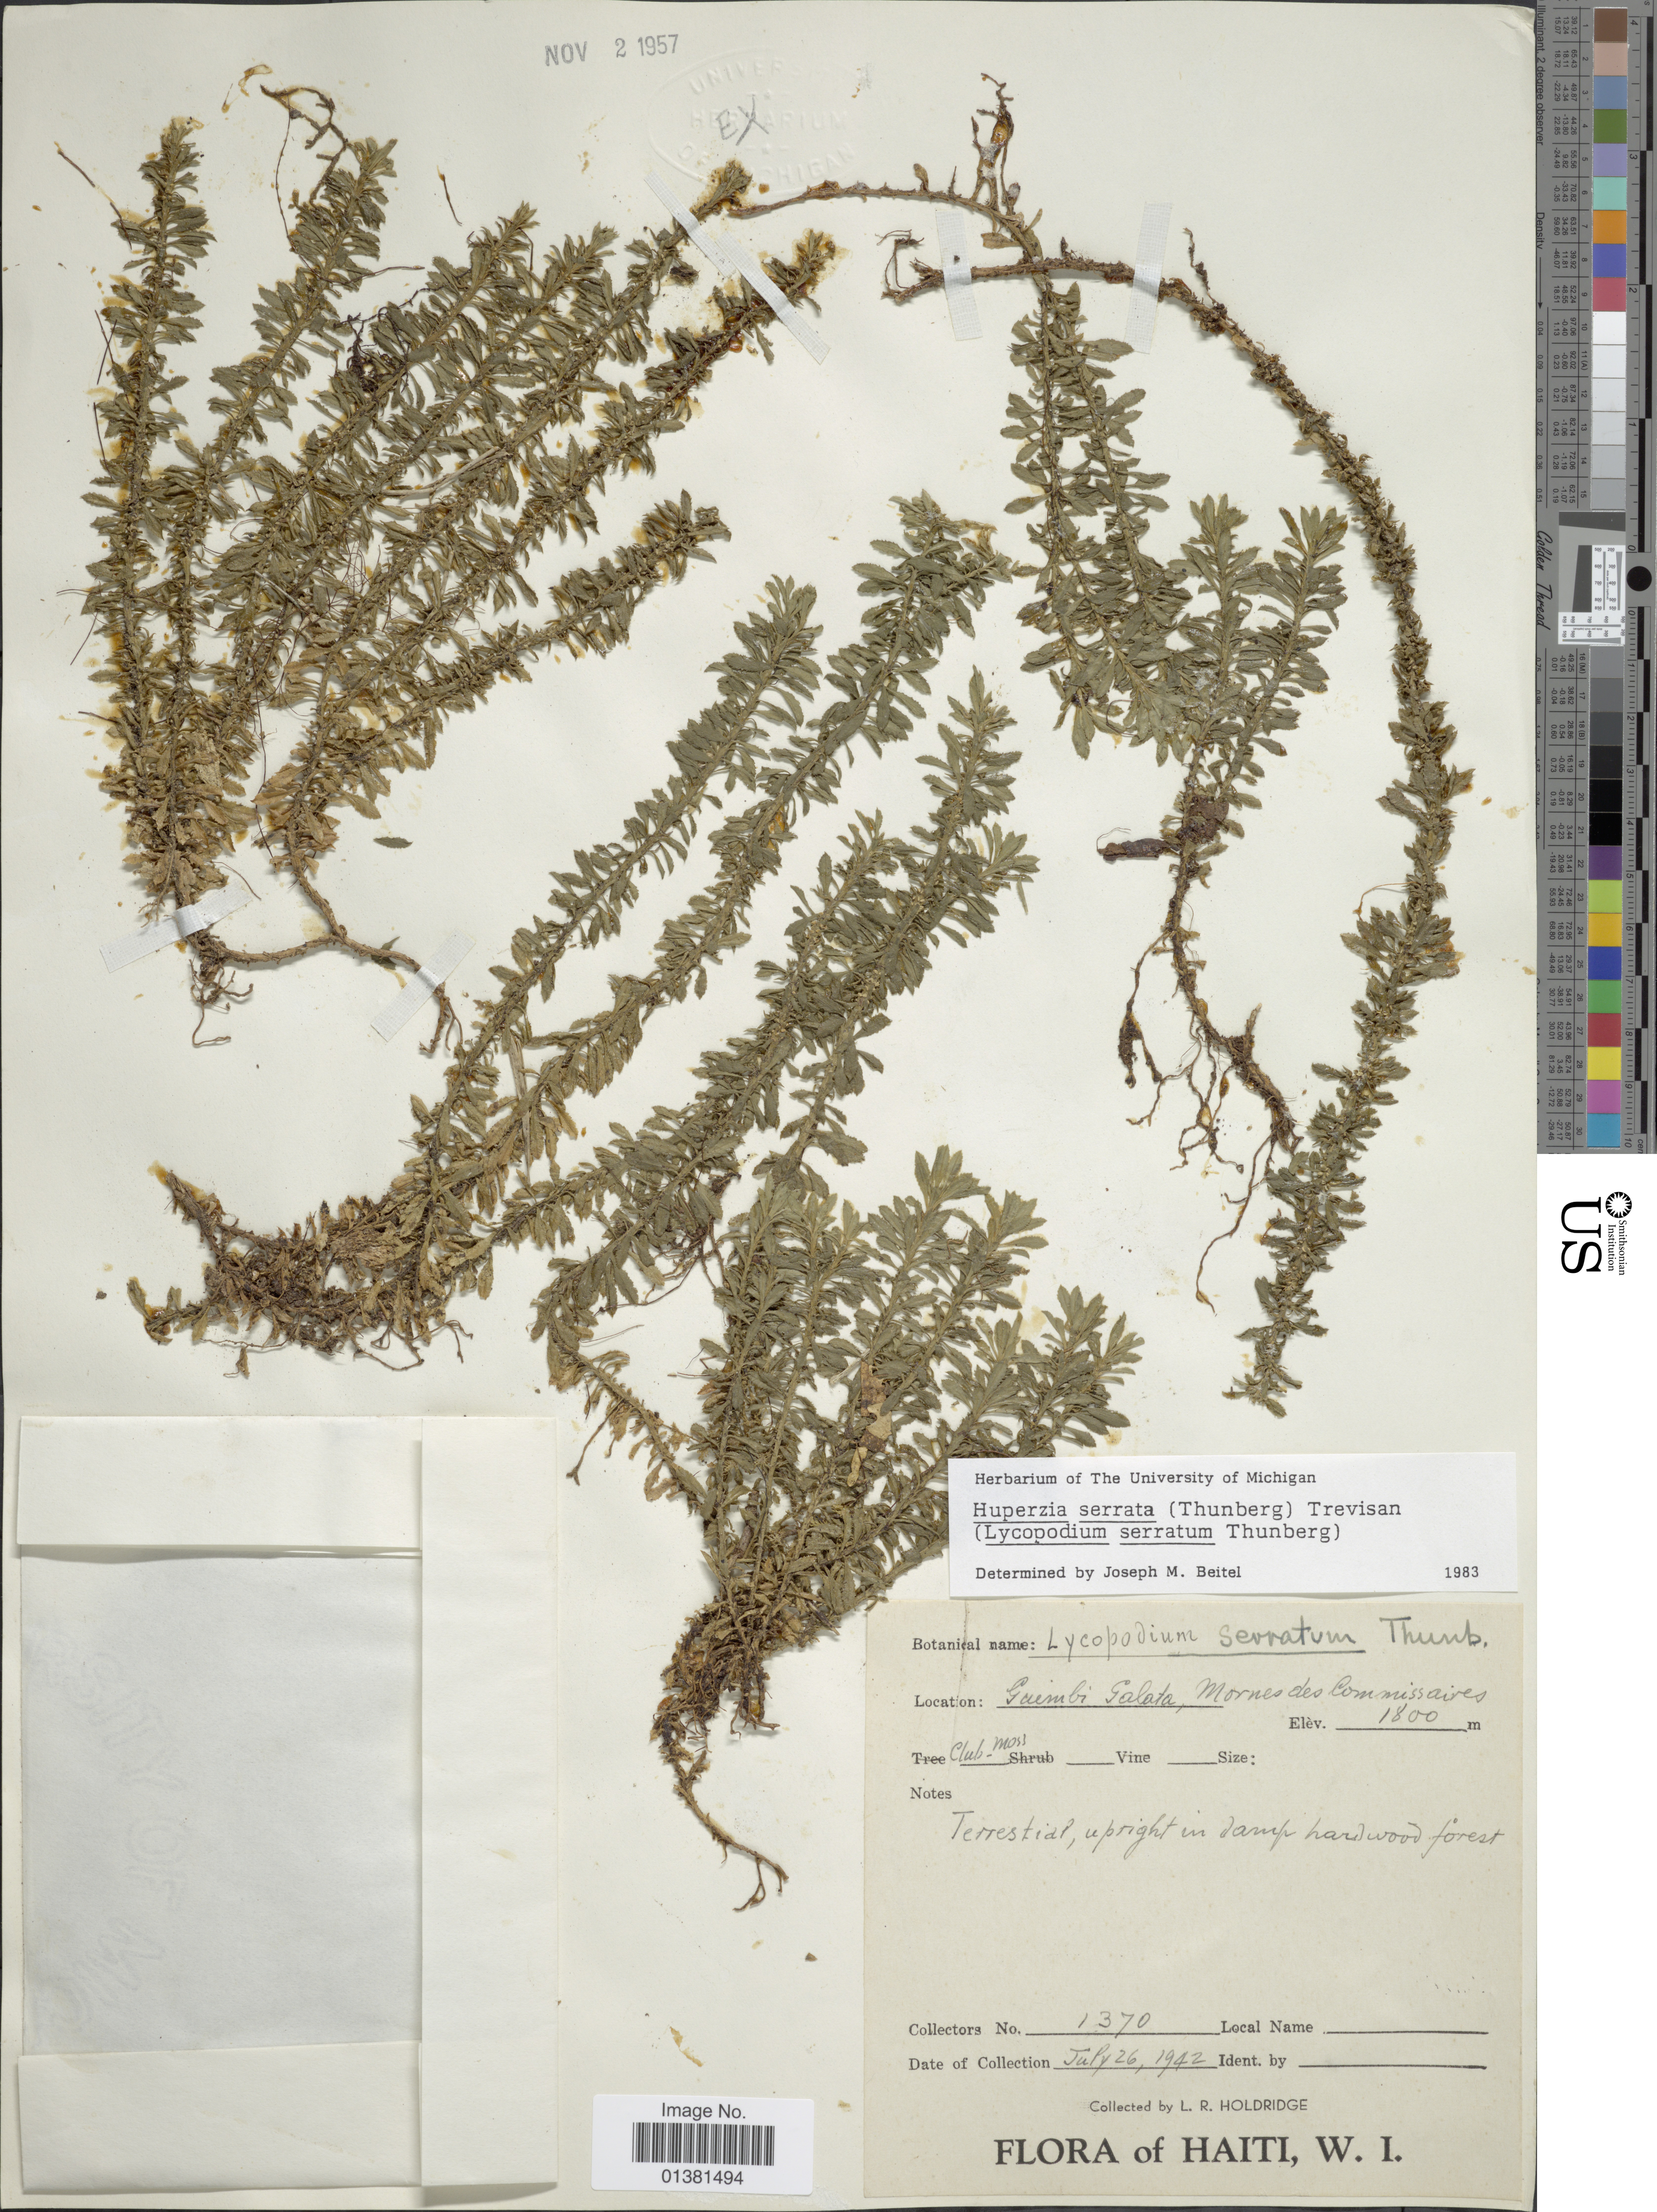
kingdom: Plantae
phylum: Tracheophyta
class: Lycopodiopsida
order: Lycopodiales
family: Lycopodiaceae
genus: Huperzia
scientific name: Huperzia serrata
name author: (Thunb.) Trevis.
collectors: L. Holdridge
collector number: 1370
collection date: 1942-07-26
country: Haiti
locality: Guimbi Galata, Mornes des Commissaires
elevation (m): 1800